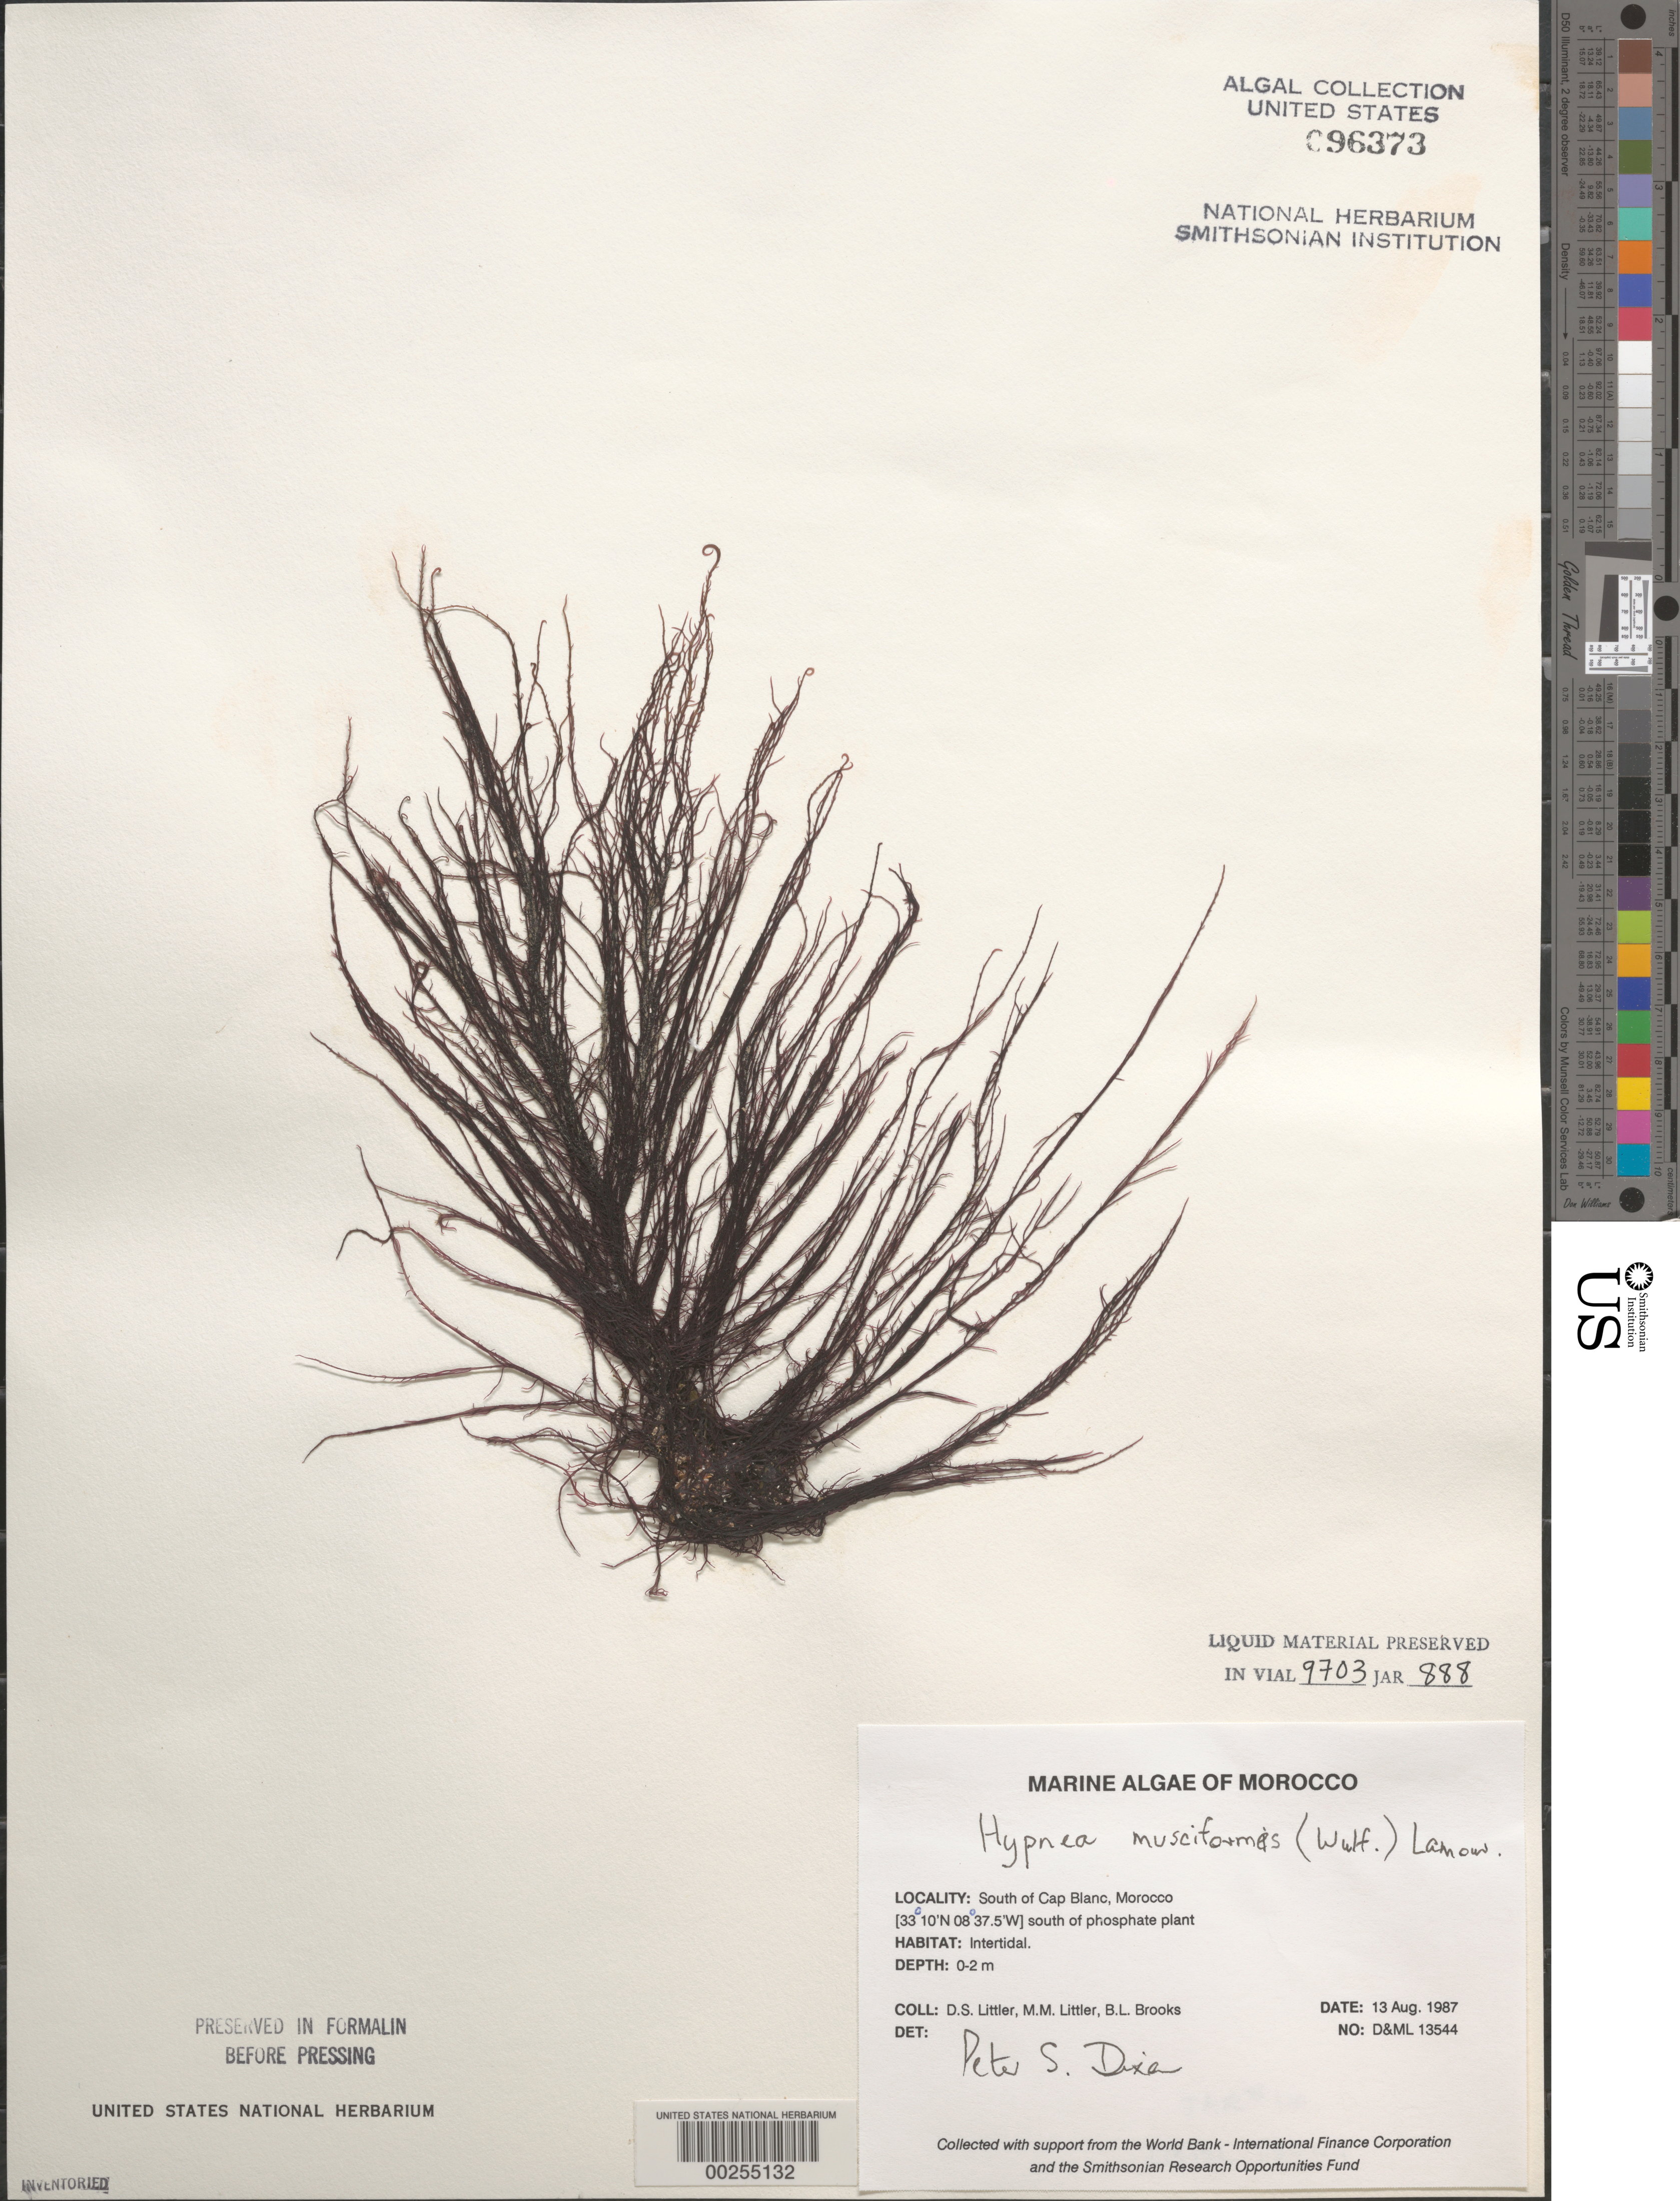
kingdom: Plantae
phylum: Rhodophyta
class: Florideophyceae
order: Gigartinales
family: Cystocloniaceae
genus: Hypnea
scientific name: Hypnea musciformis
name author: (Wulfen) J.V.Lamouroux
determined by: Dixon, P. S.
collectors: D. S. Littler, M. M. Littler & B. Brooks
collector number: D&ML 13544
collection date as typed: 13 Aug 1987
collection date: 1987-08-13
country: Morocco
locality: South of Cap Blanc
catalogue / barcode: US 96373